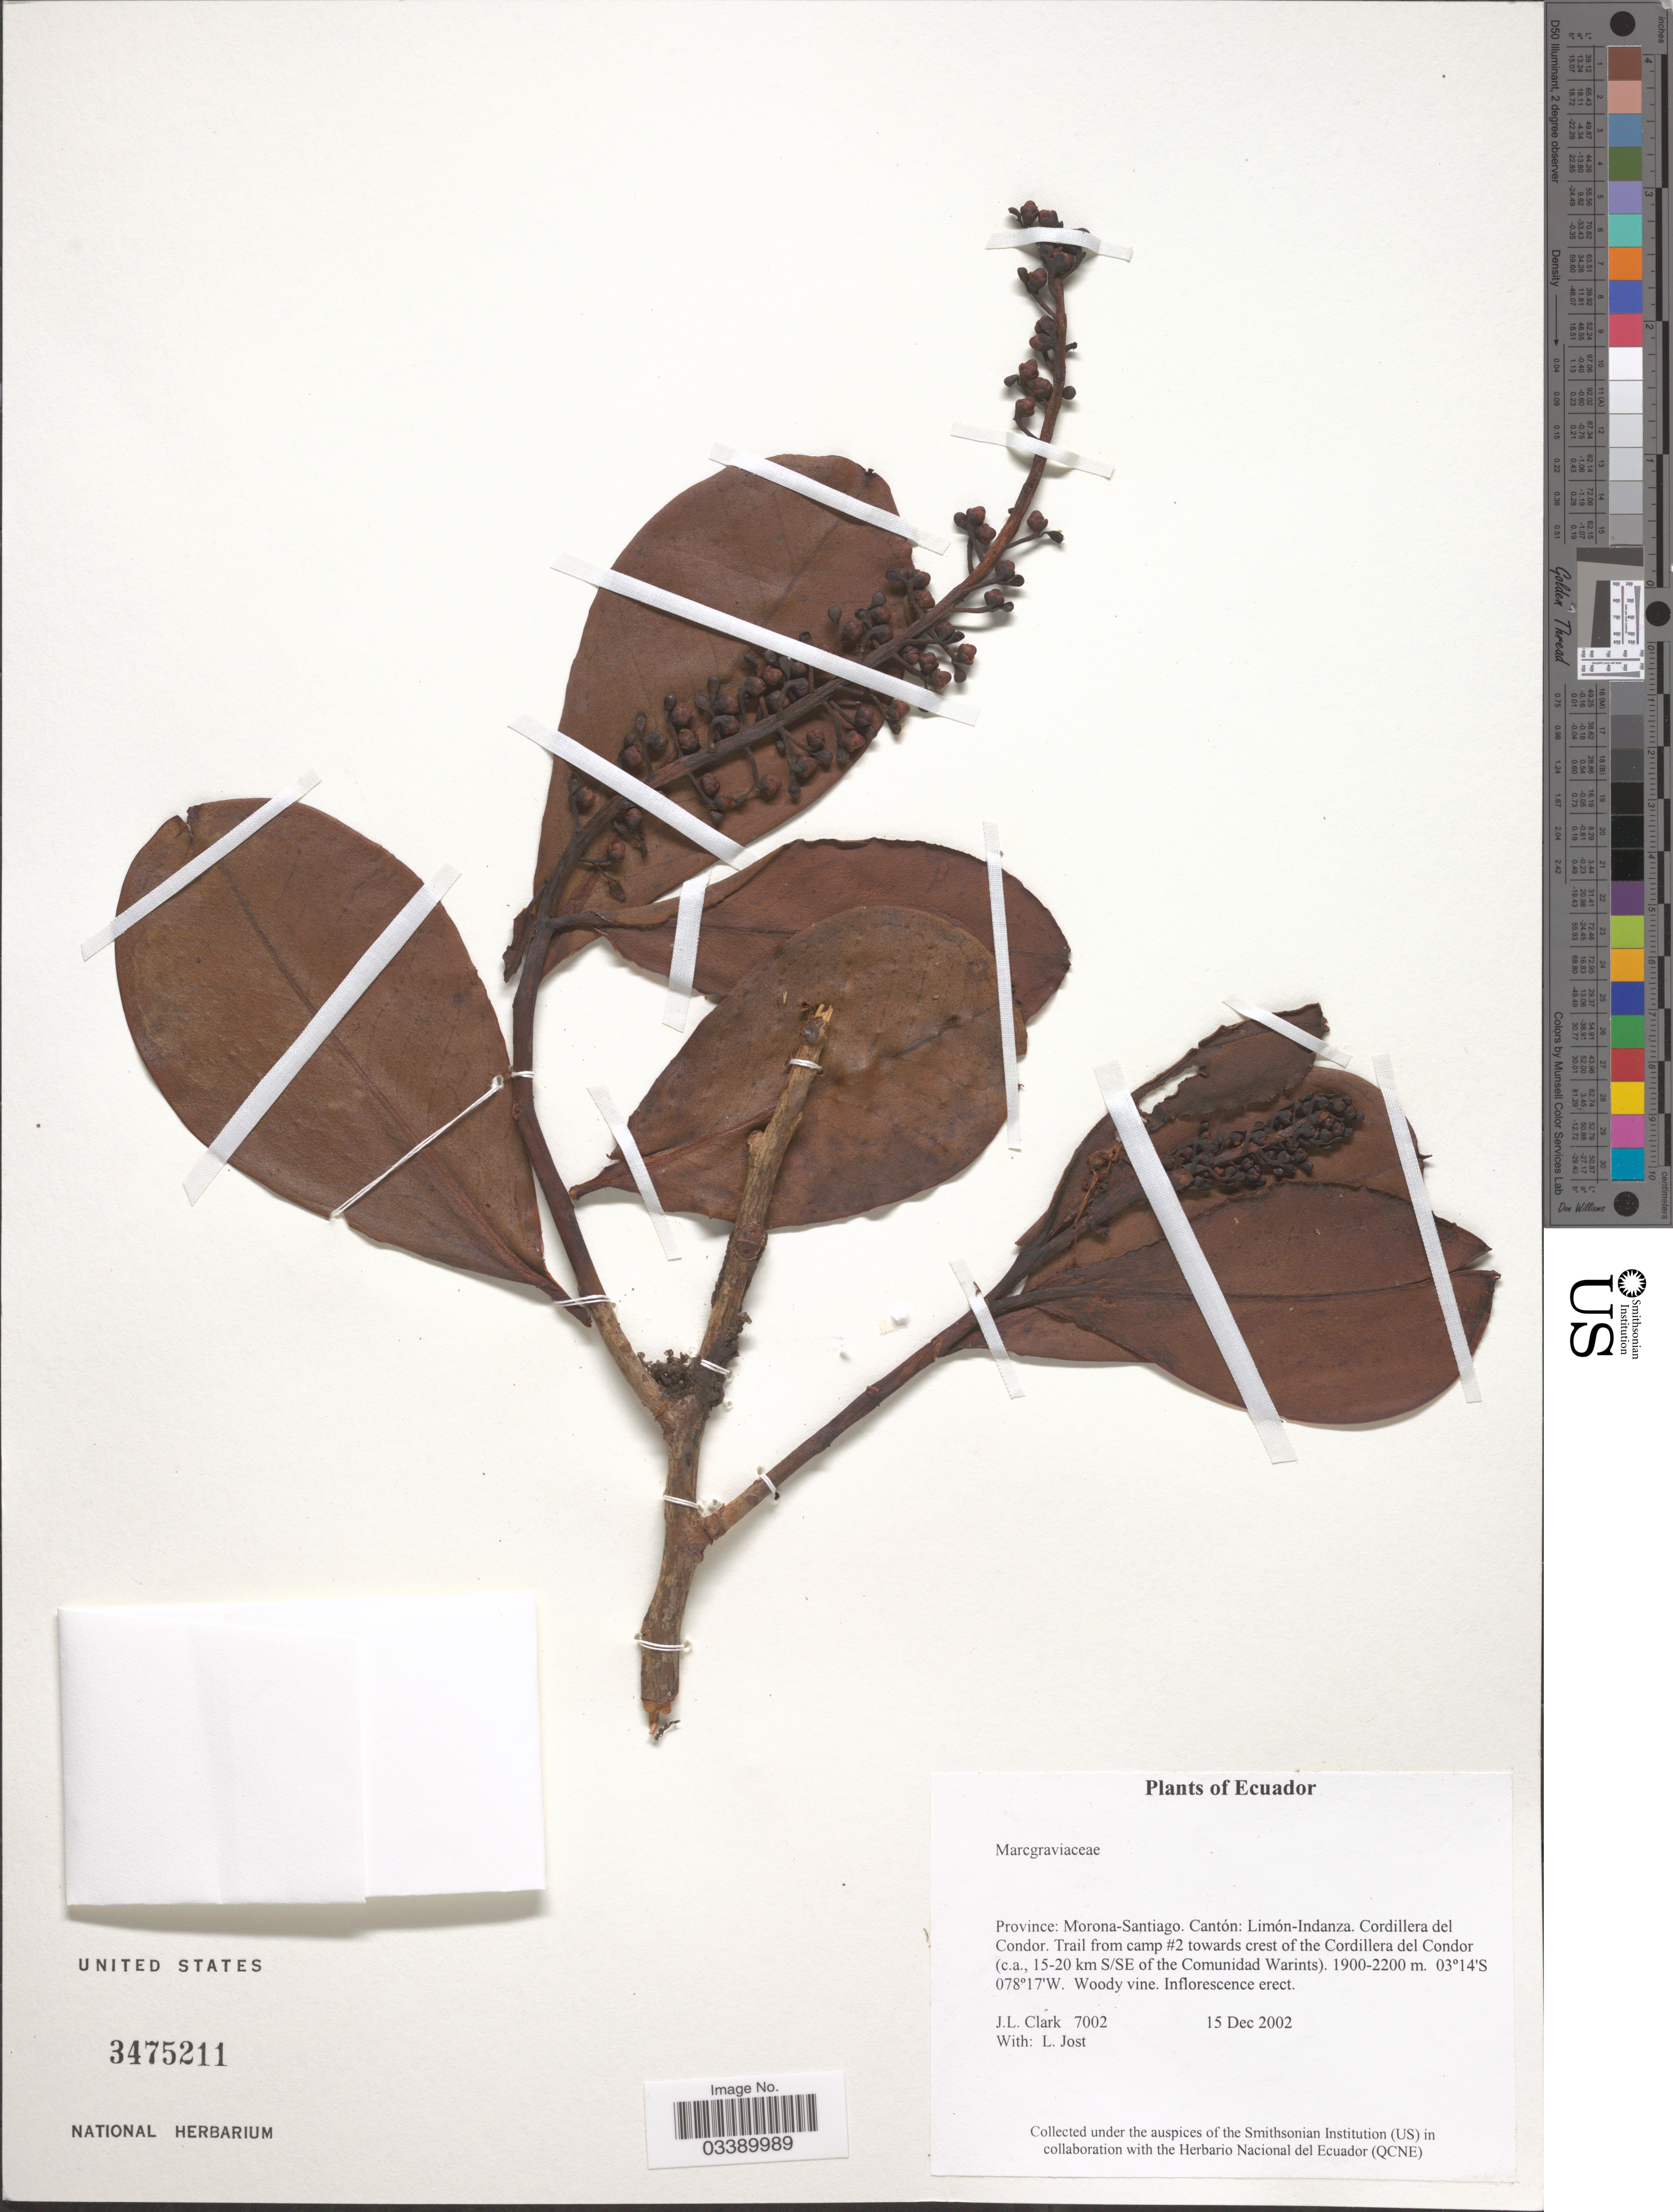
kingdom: Plantae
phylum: Tracheophyta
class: Magnoliopsida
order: Ericales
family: Marcgraviaceae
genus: Souroubea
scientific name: Souroubea sp.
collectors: J. L. Clark & L. Jost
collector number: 7002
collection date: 2002-12-15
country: Ecuador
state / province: Morona-Santiago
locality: Cantón: Limón-Indanza. Cordillera del Condor. Trail camp #2 towards crest of the Cordillera del Condor (ca., 15-20 km S/SE of the Comunidad Warints).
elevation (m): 1900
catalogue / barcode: US 3475211